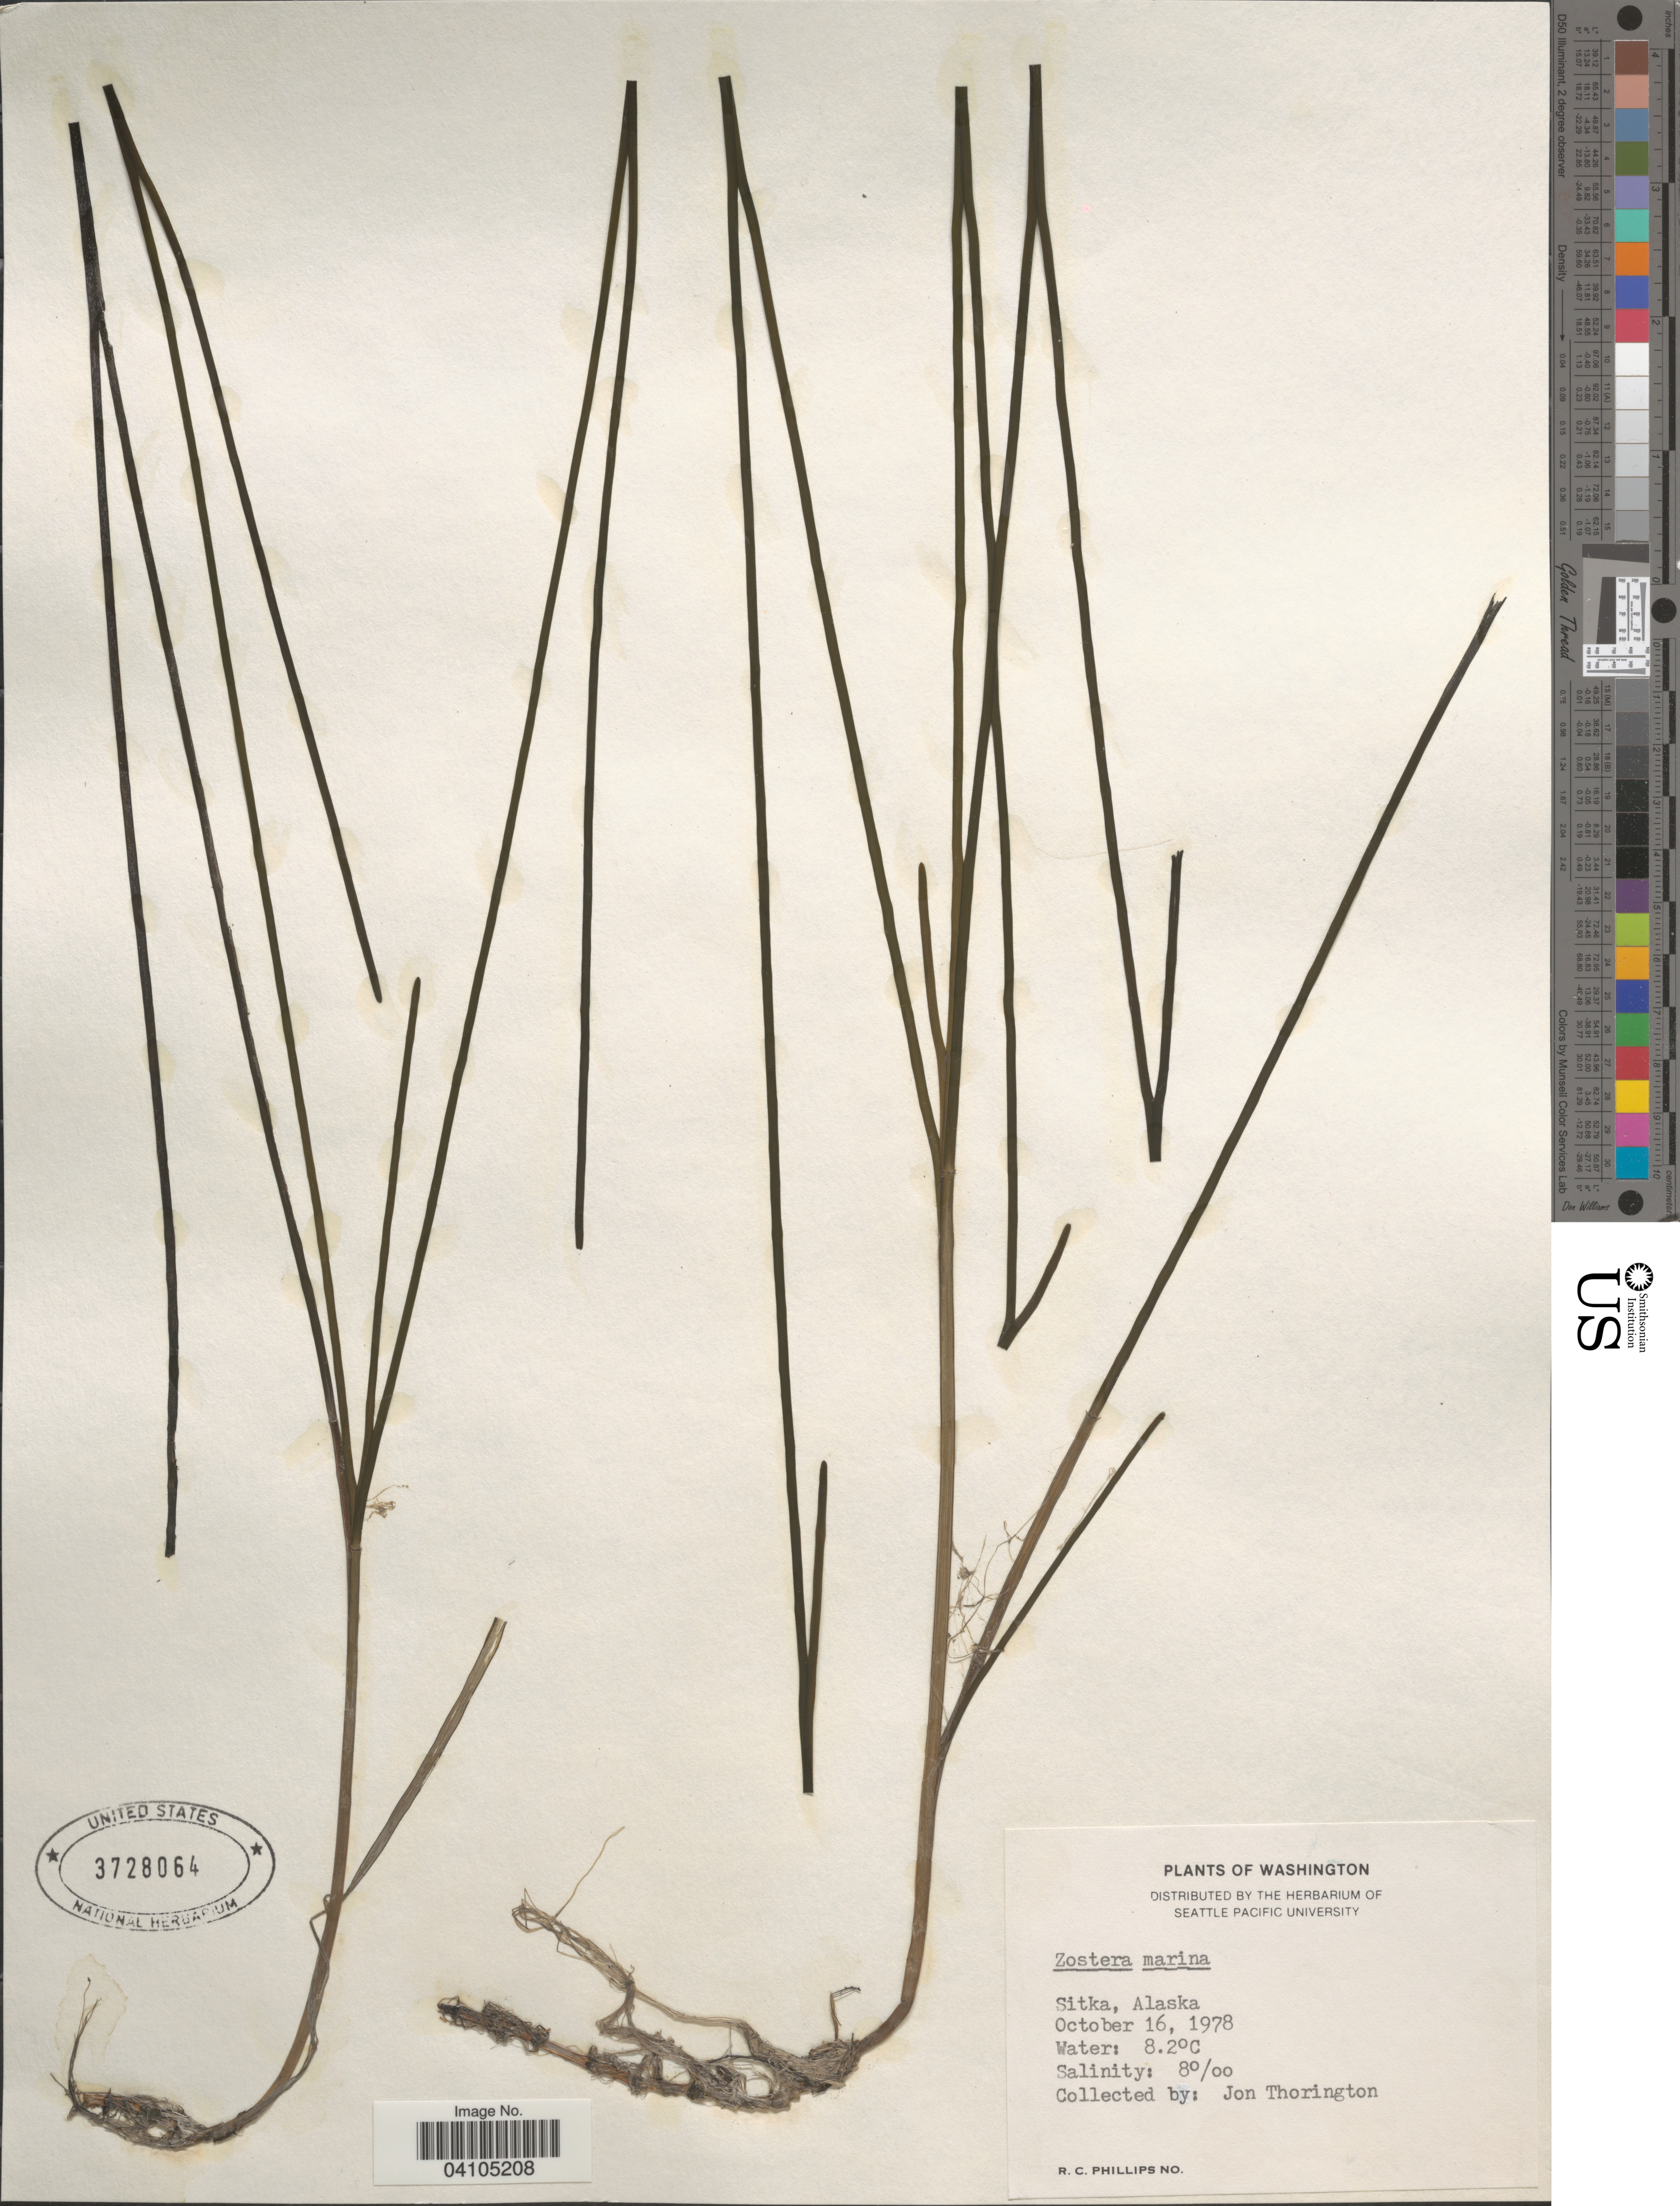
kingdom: Plantae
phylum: Tracheophyta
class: Liliopsida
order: Alismatales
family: Zosteraceae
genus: Zostera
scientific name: Zostera marina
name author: L.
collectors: J. Thorington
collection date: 1978-10-16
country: United States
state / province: Alaska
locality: Sitka.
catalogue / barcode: US 3728064